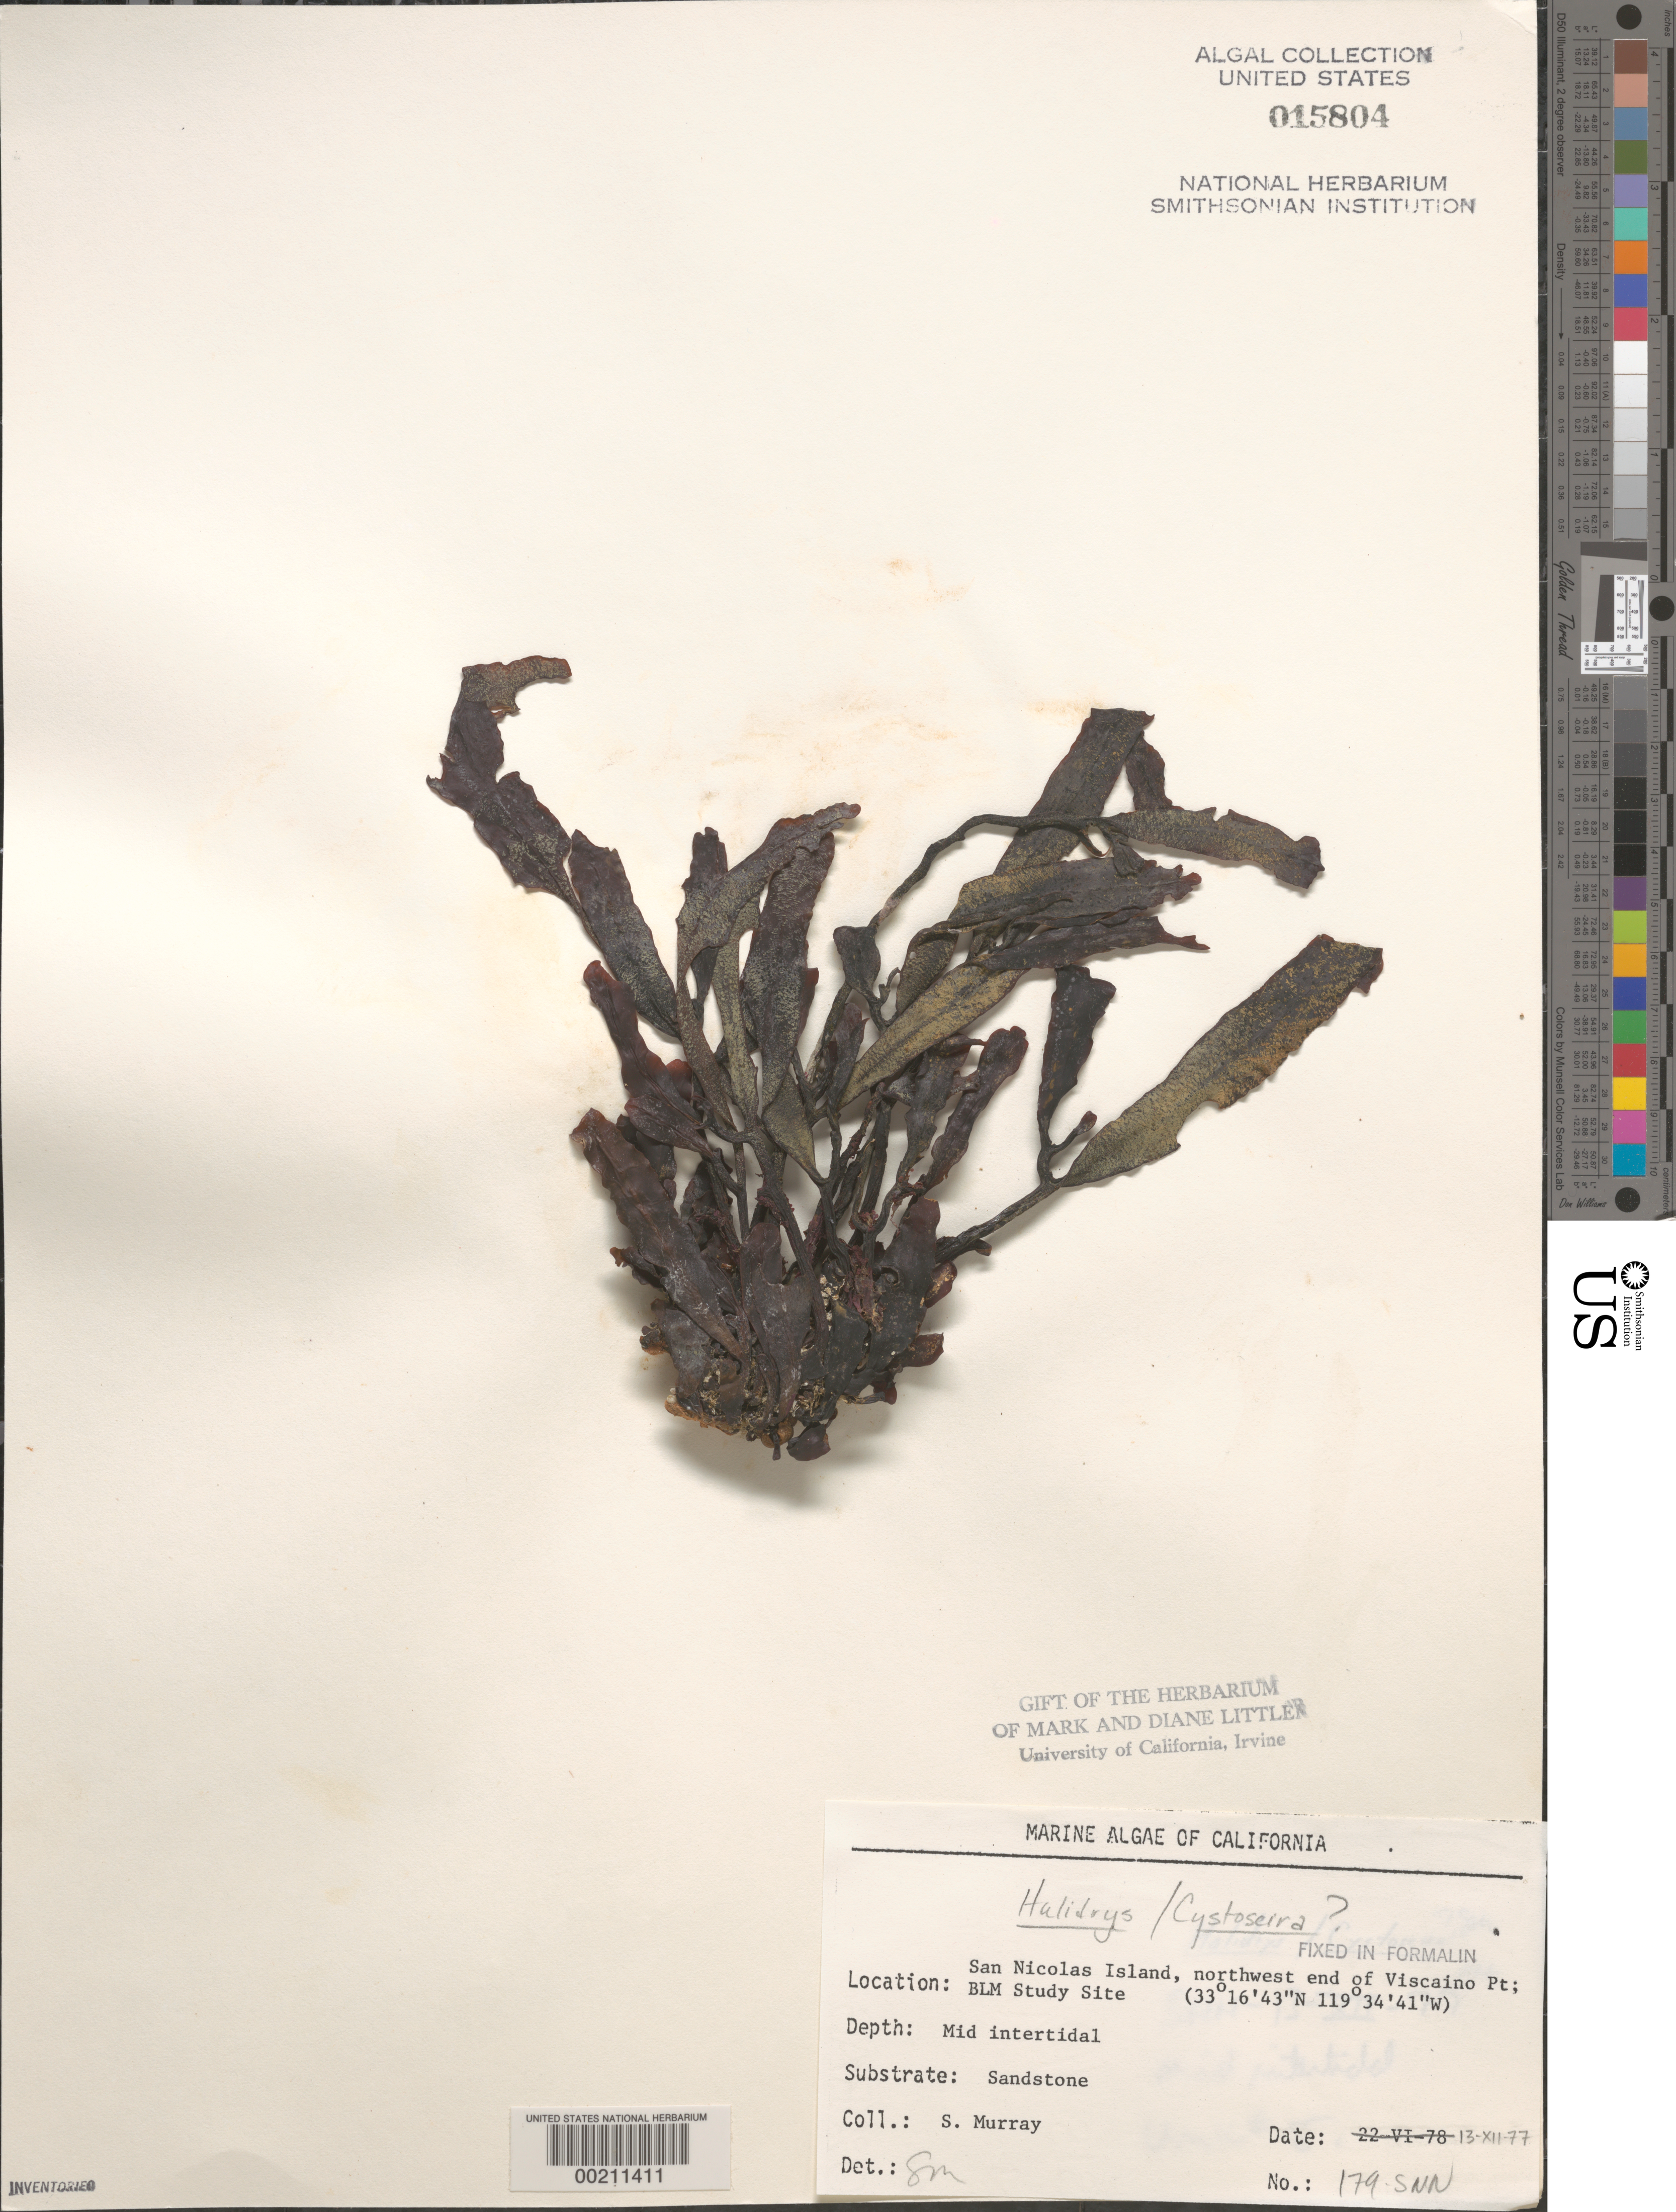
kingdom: Chromista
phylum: Ochrophyta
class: Phaeophyceae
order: Fucales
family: Sargassaceae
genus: Halidrys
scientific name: Halidrys sp.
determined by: Murray, S. N.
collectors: S. N. Murray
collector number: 179-snn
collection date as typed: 13 Dec 1977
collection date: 1977-12-13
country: United States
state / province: California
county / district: Ventura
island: San Nicolas Island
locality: Viscaino Point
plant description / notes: BLM-SOCALBIGHT Rocky Intertidal Survey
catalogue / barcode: US 15804